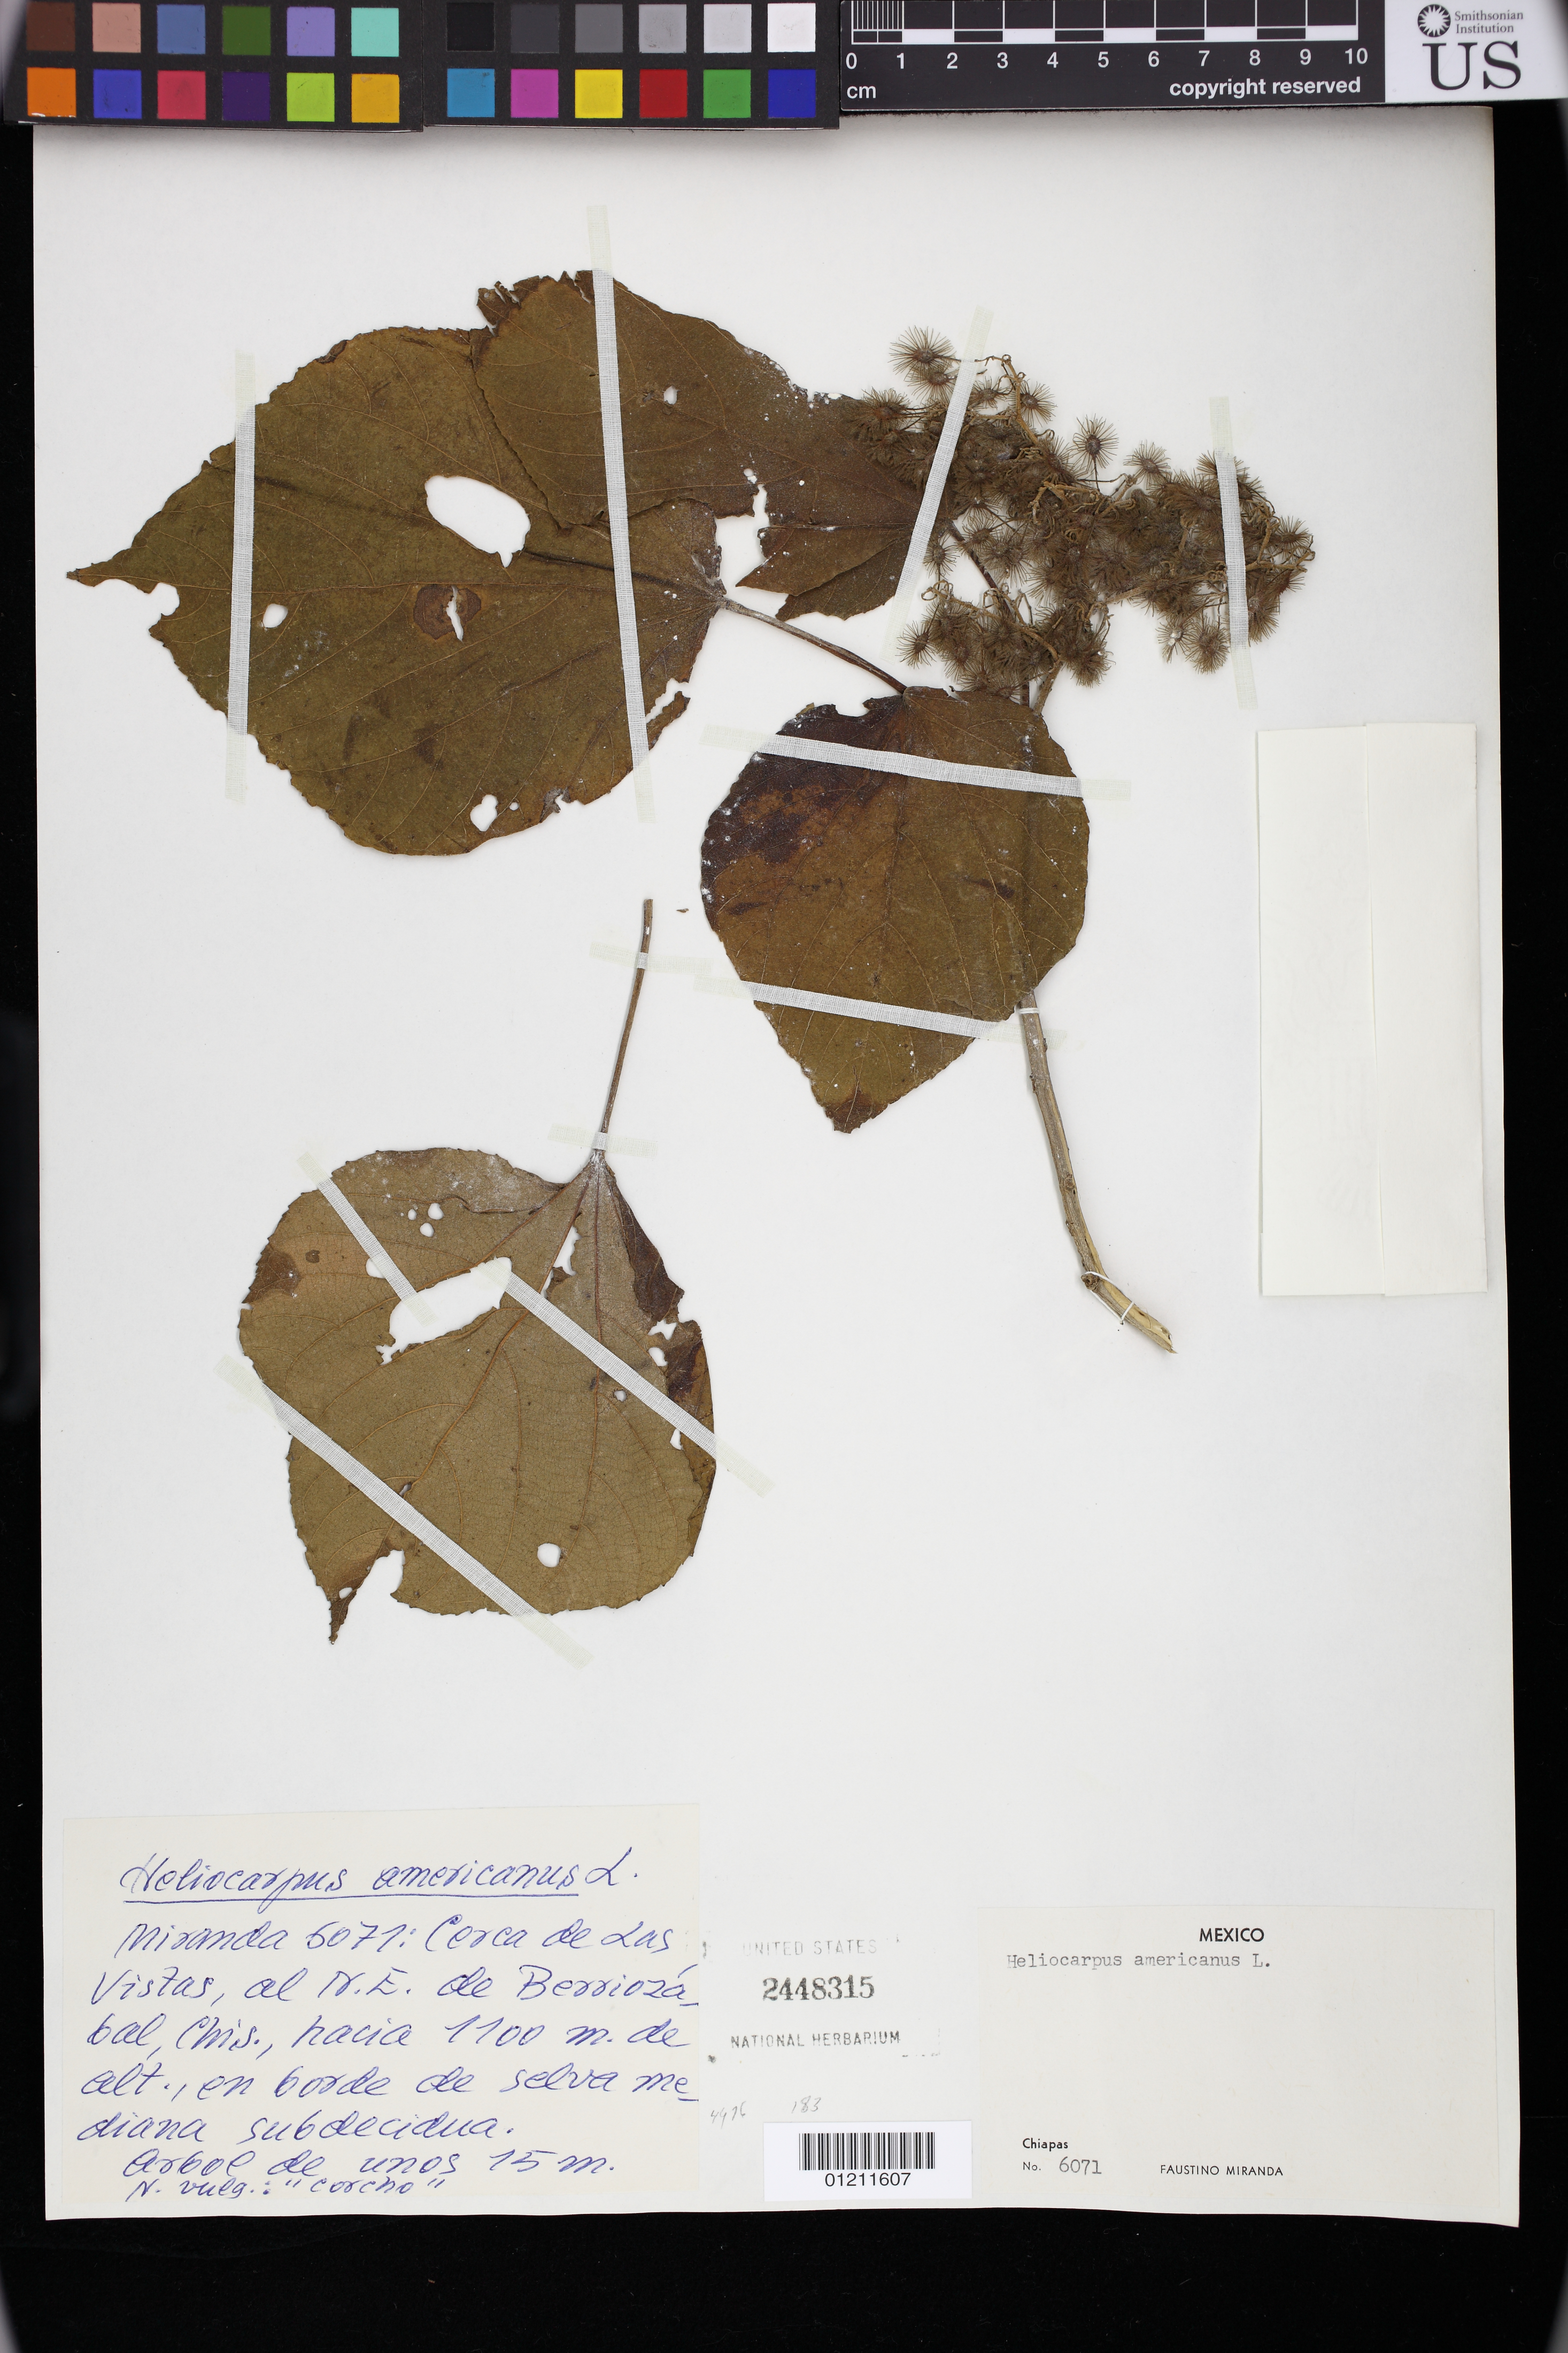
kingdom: Plantae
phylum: Tracheophyta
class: Magnoliopsida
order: Malvales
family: Malvaceae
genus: Heliocarpus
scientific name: Heliocarpus americanus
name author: L.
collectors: F. Miranda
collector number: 6071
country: Mexico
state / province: Chiapas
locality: Chiapas. Cerca de las vistas, al N.E. de Berrioza Cal, Chis, en borde de selva mediana subdecidua.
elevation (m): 1100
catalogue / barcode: US 2448315